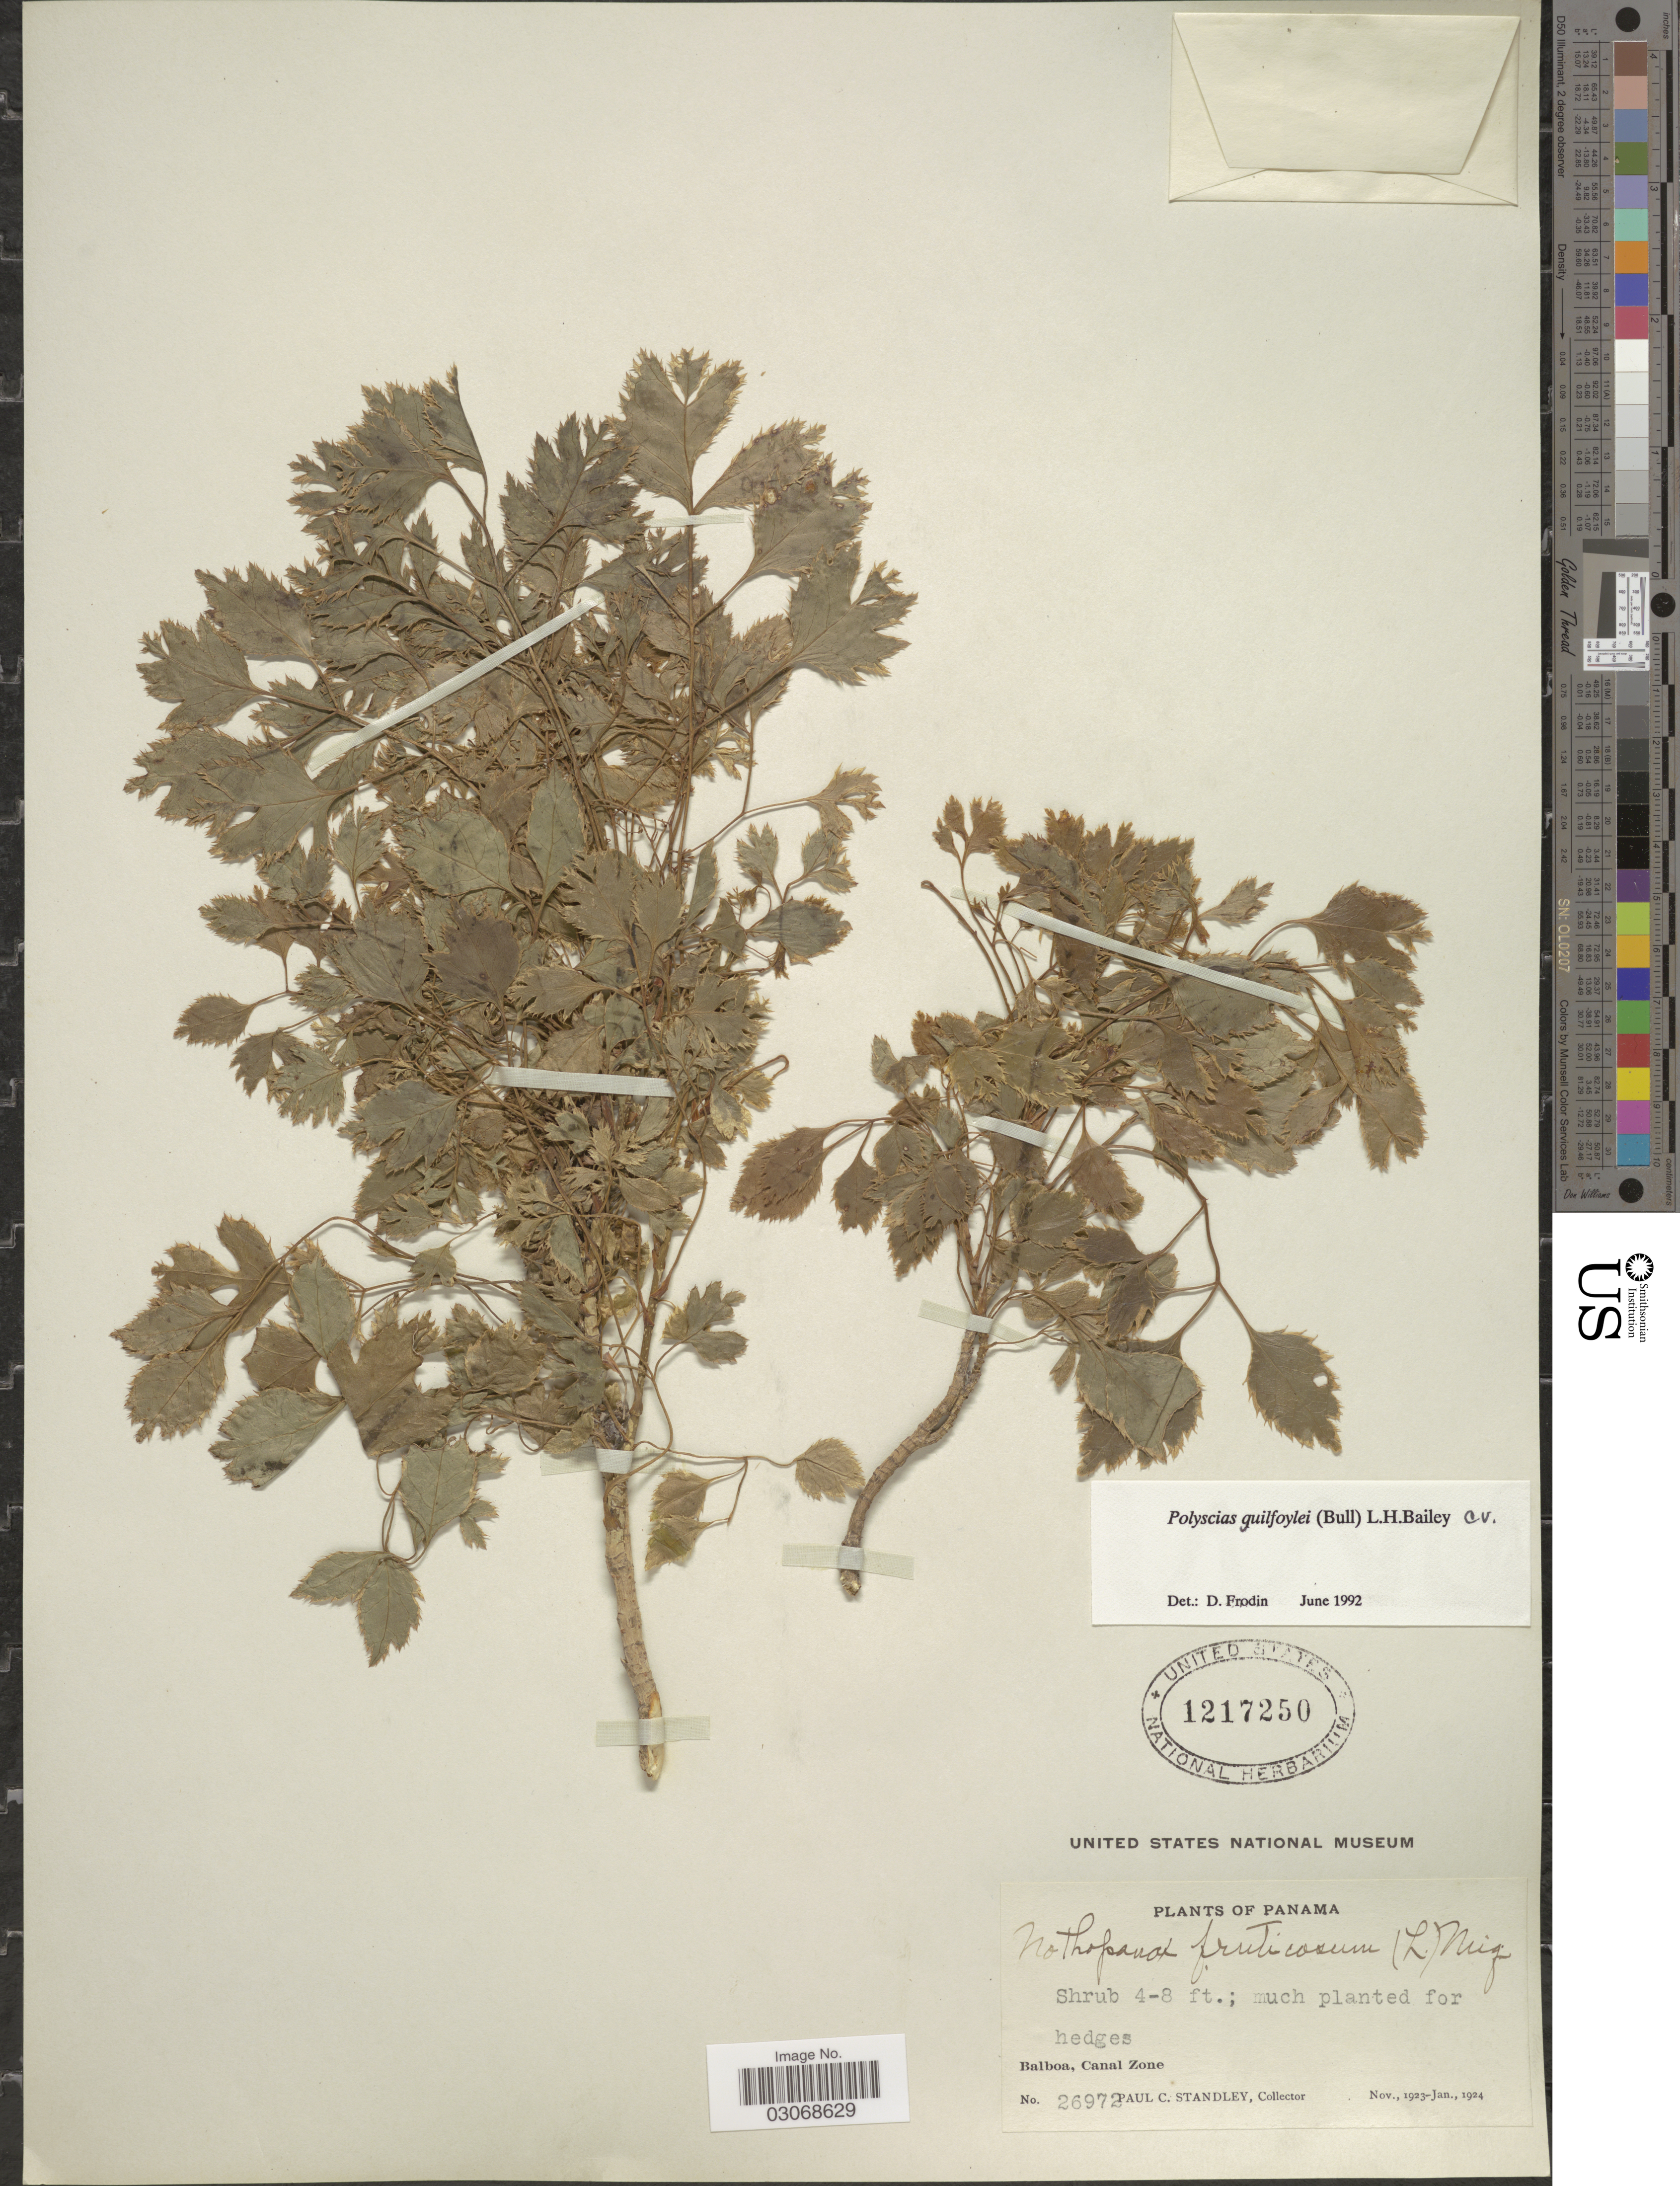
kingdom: Plantae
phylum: Tracheophyta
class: Magnoliopsida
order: Apiales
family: Araliaceae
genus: Polyscias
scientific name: Polyscias guilfoylei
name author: (W. Bull) L.H. Bailey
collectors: P. C. Standley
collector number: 26972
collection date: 1923-11/1924-01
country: Panama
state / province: Colón / Panamá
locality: Balboa, Canal Zone.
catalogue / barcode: US 1217250